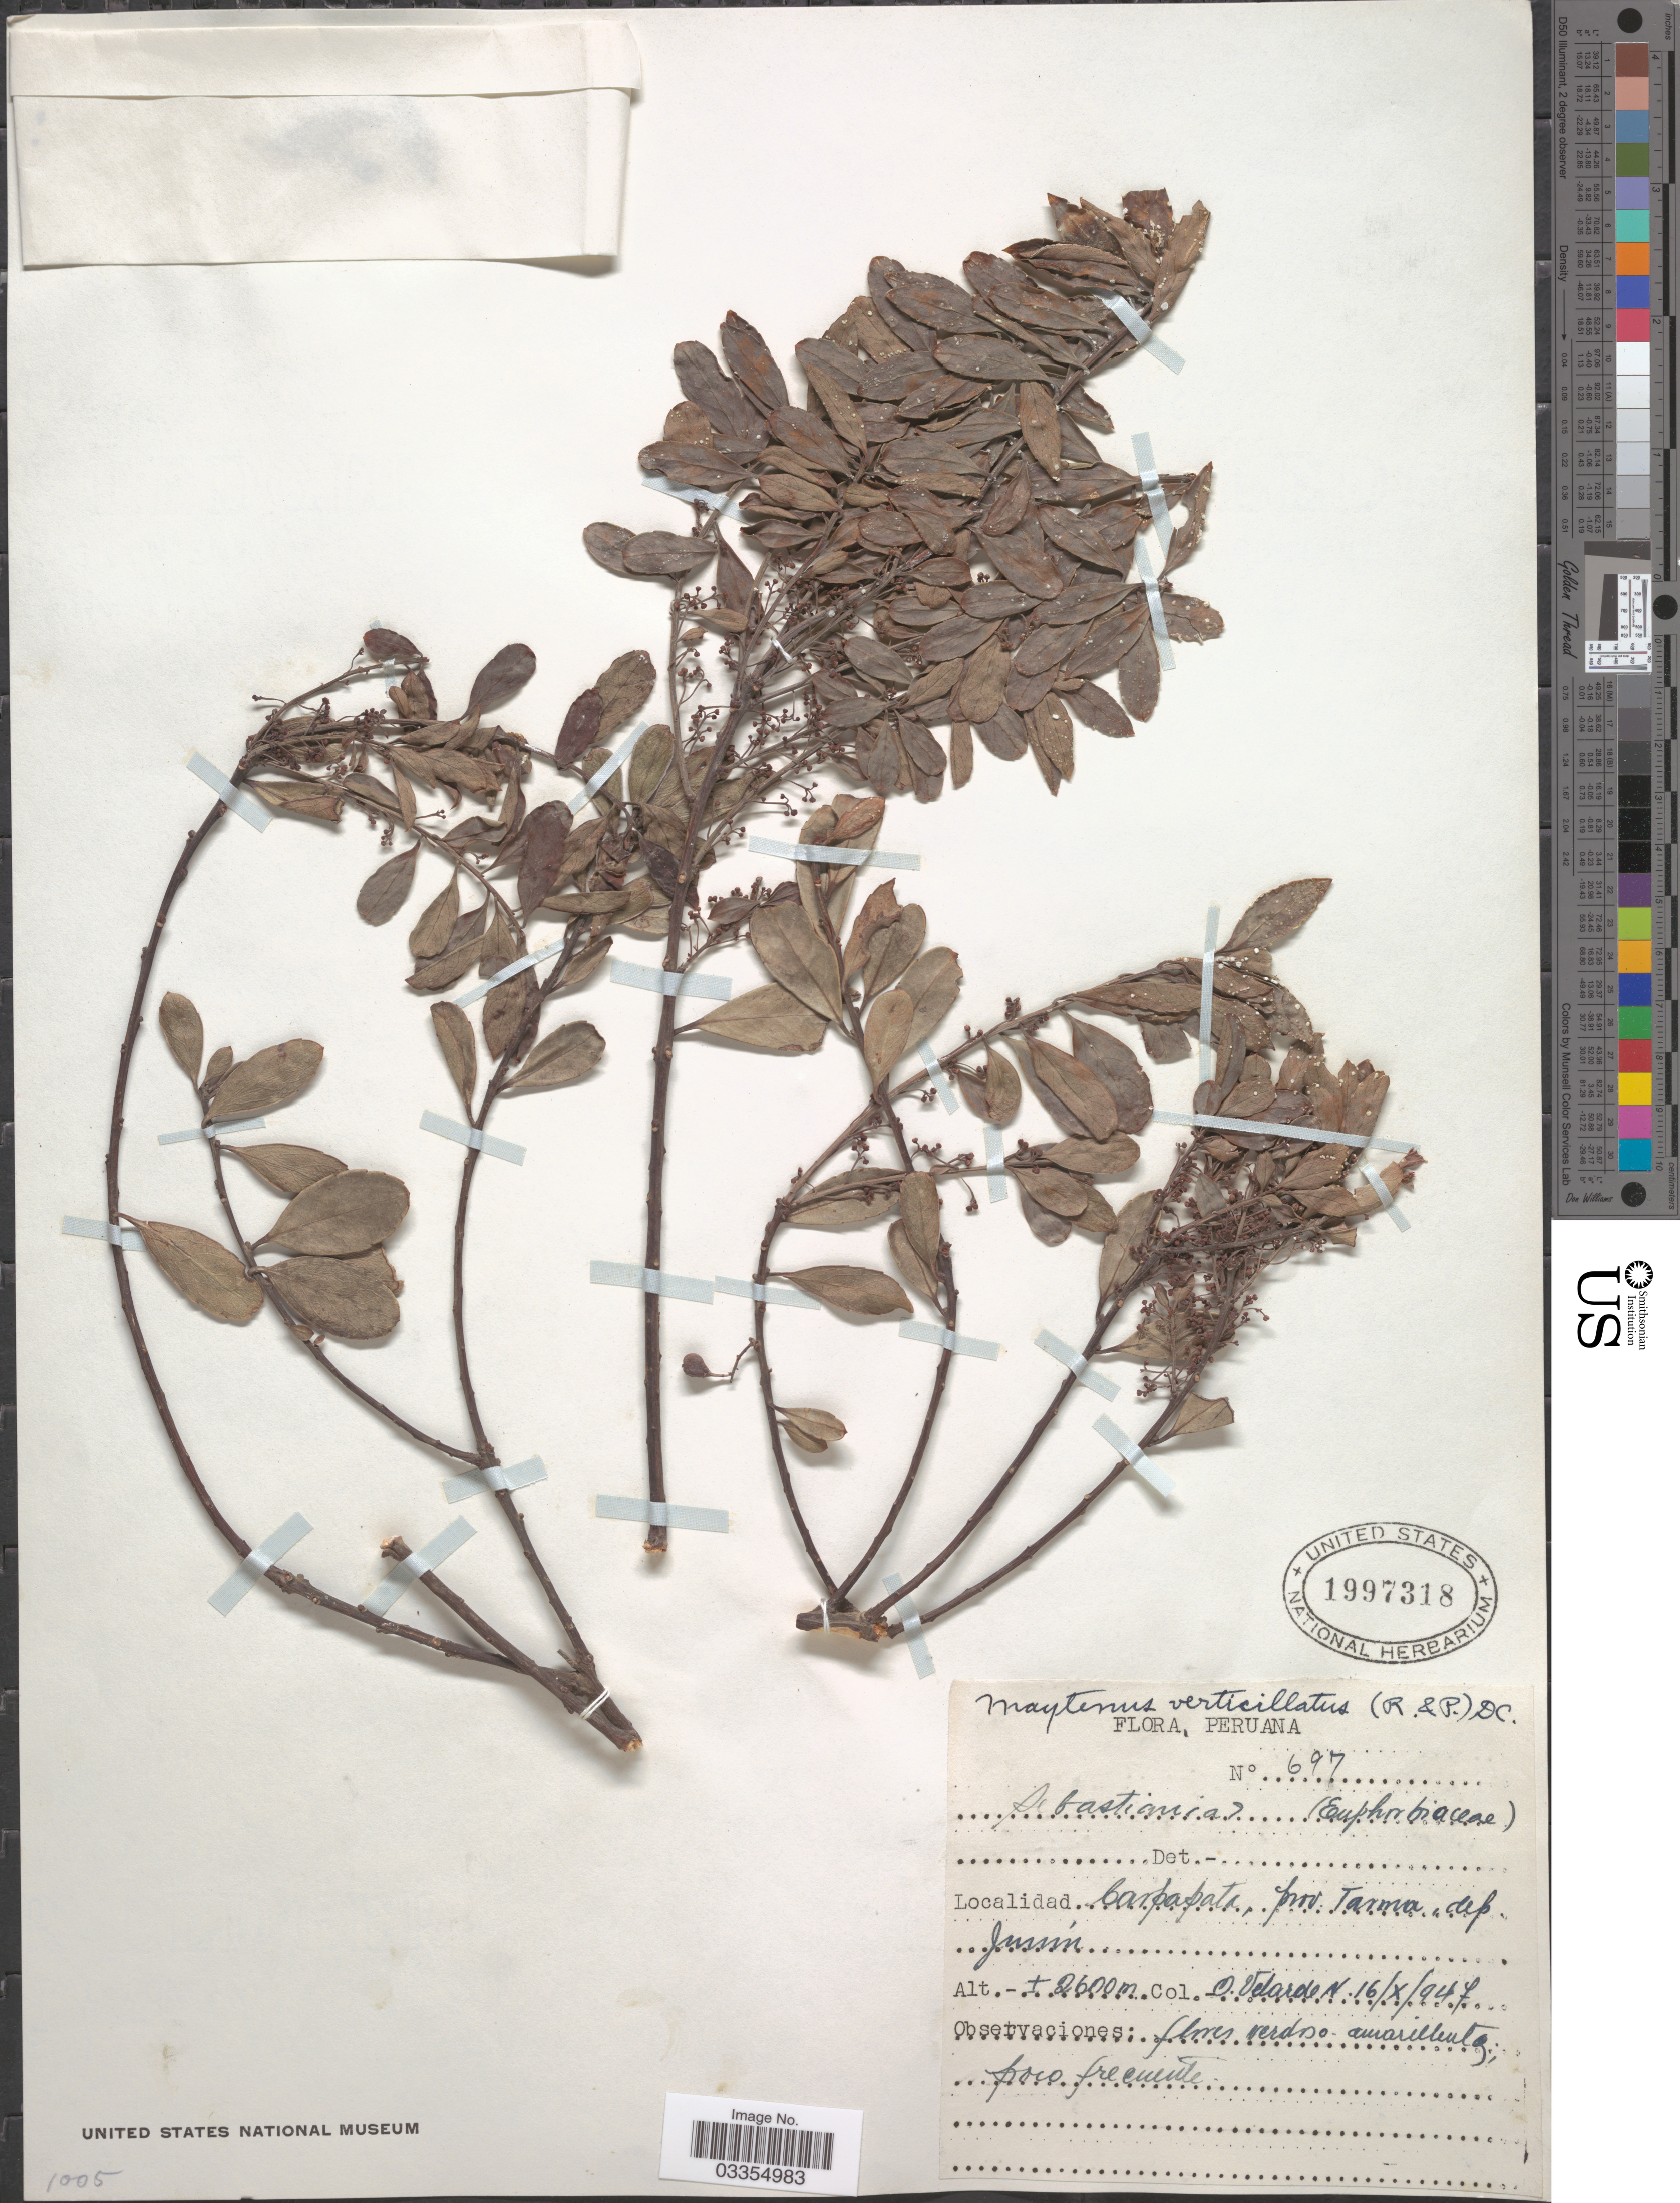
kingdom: Plantae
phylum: Tracheophyta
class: Magnoliopsida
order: Celastrales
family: Celastraceae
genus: Maytenus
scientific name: Maytenus verticillata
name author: (Ruiz & Pav.) DC.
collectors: O. Velarde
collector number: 697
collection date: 1947-10-16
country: Peru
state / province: Junín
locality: Carpapata, prov. Tarma, dep. Junín.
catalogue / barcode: US 1997318